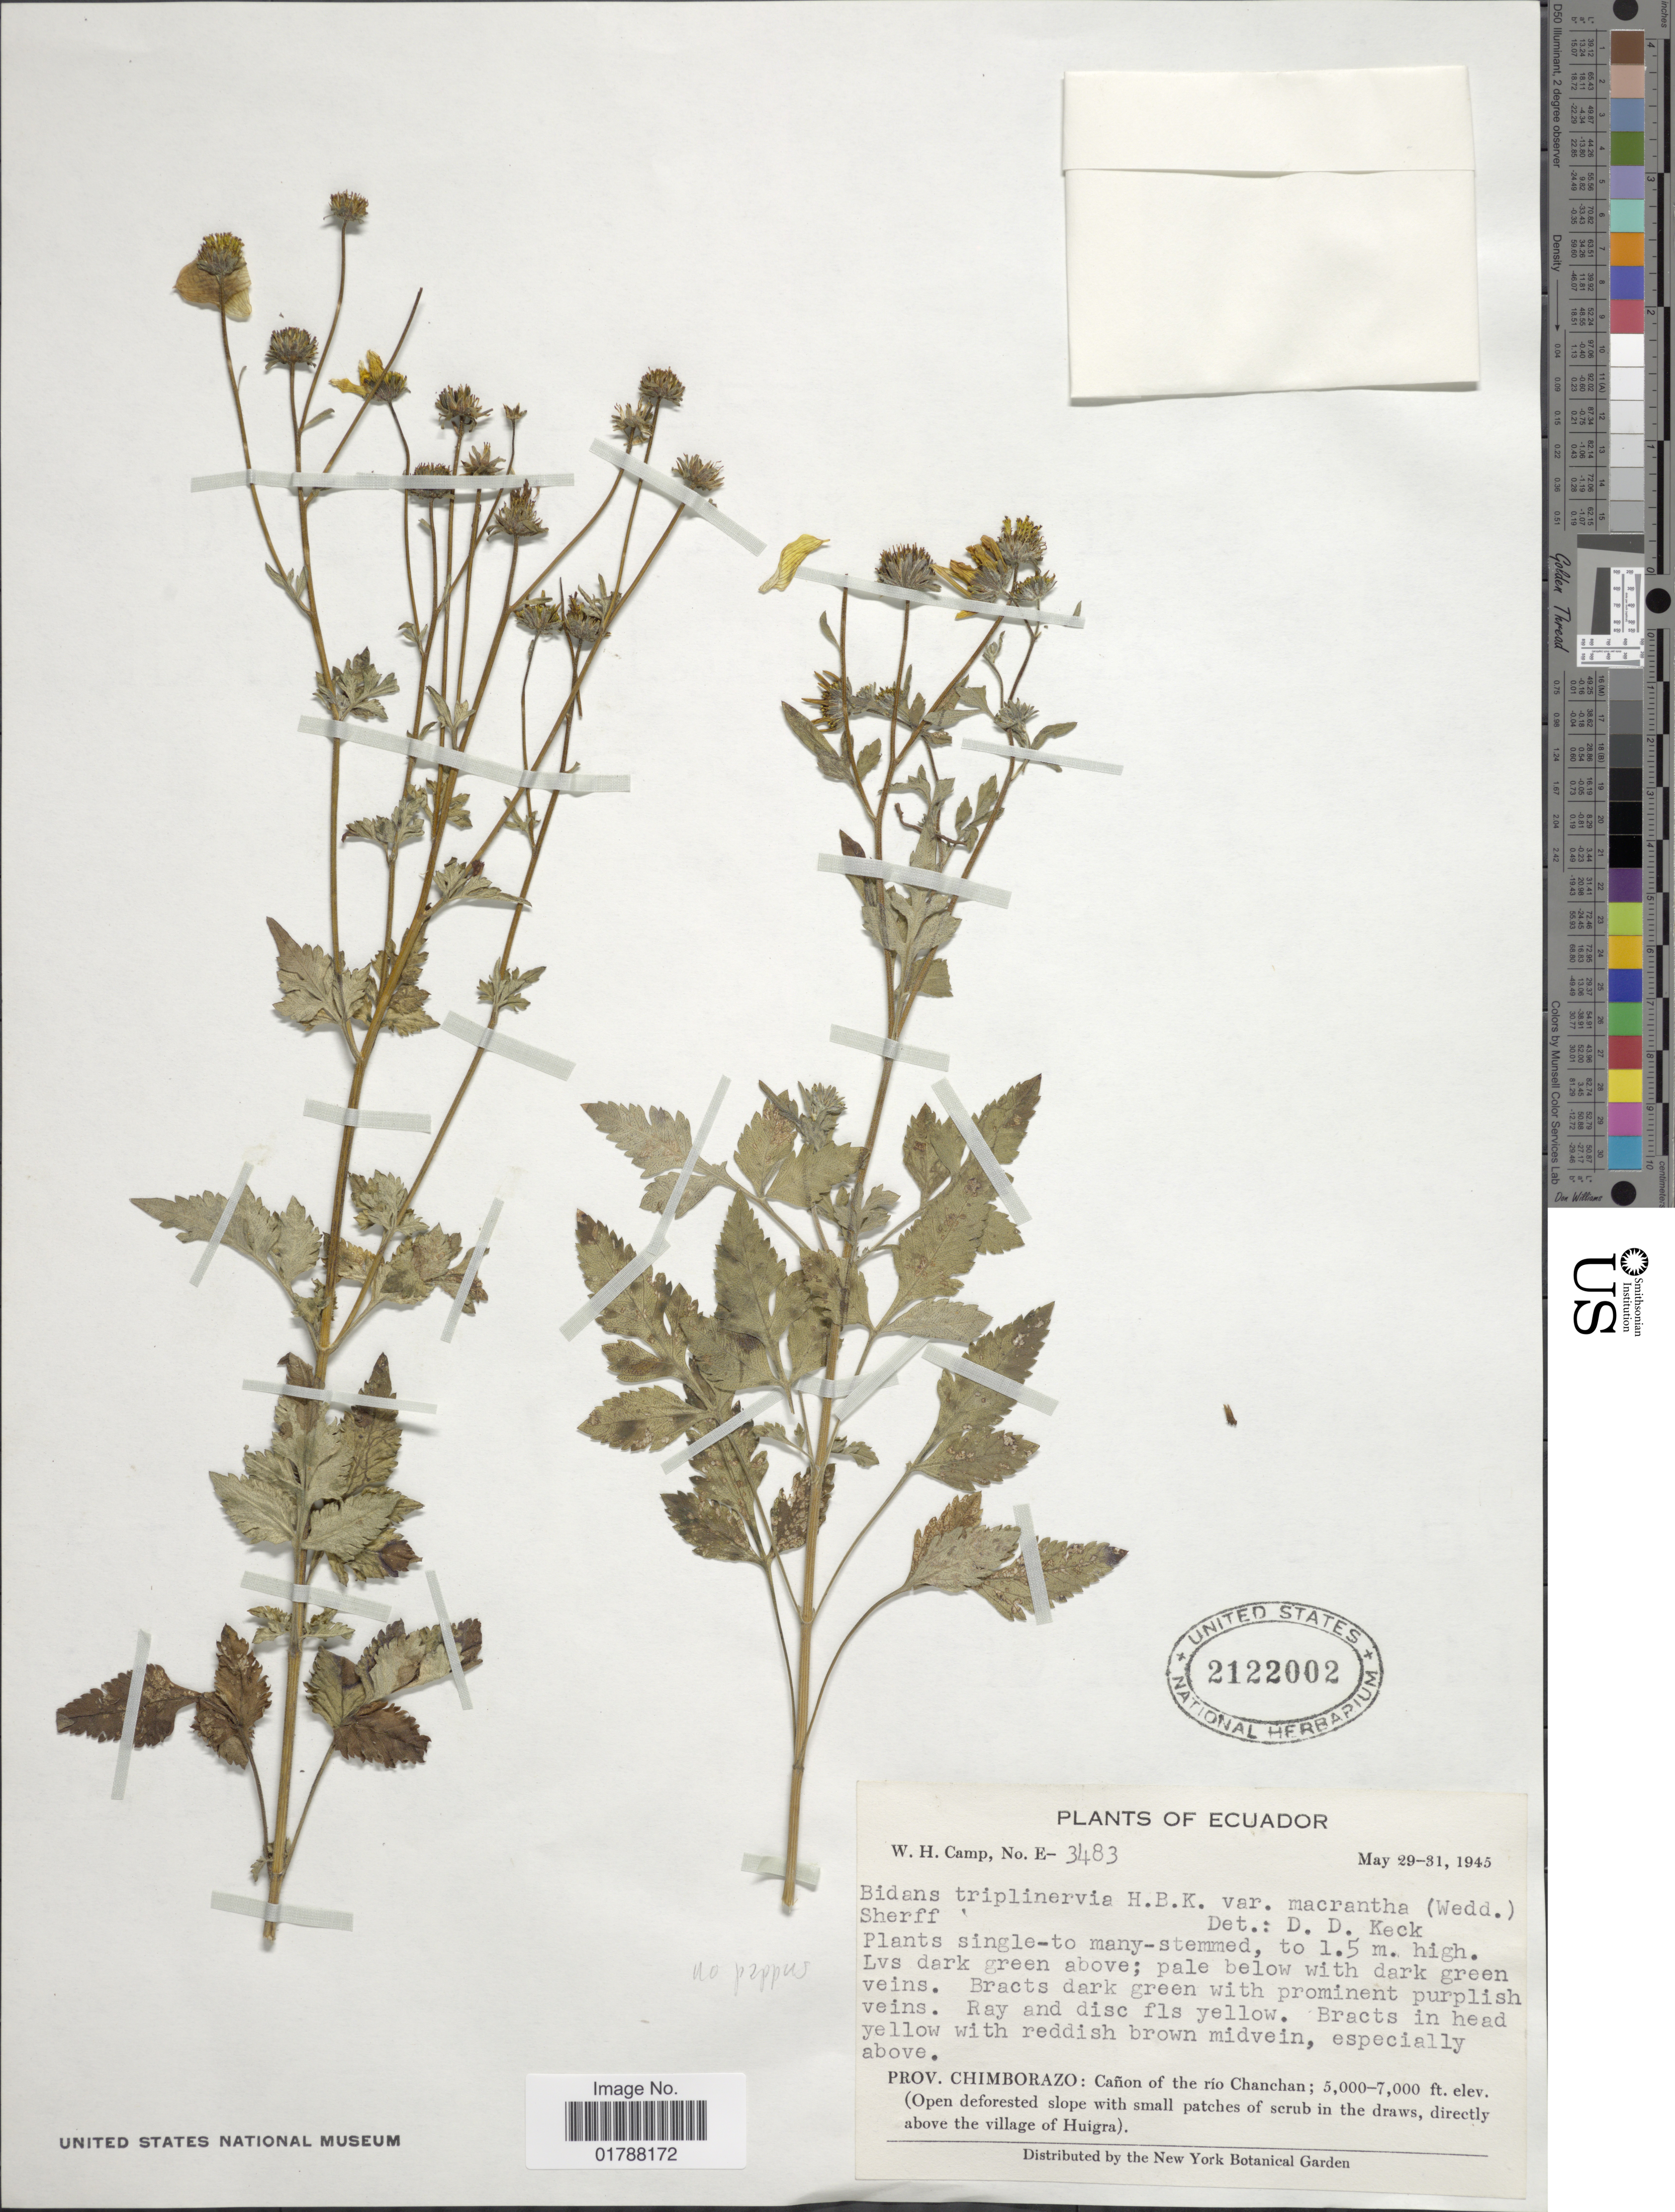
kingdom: Plantae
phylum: Tracheophyta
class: Magnoliopsida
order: Asterales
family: Asteraceae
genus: Bidens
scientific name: Bidens andicola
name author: Kunth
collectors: W. H. Camp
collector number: E-3483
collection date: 1945-05-29/1945-05-31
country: Ecuador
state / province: Chimborazo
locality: Cañon of the río Chanchan (directly above the village of Huigra)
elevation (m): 1524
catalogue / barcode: US 2122002